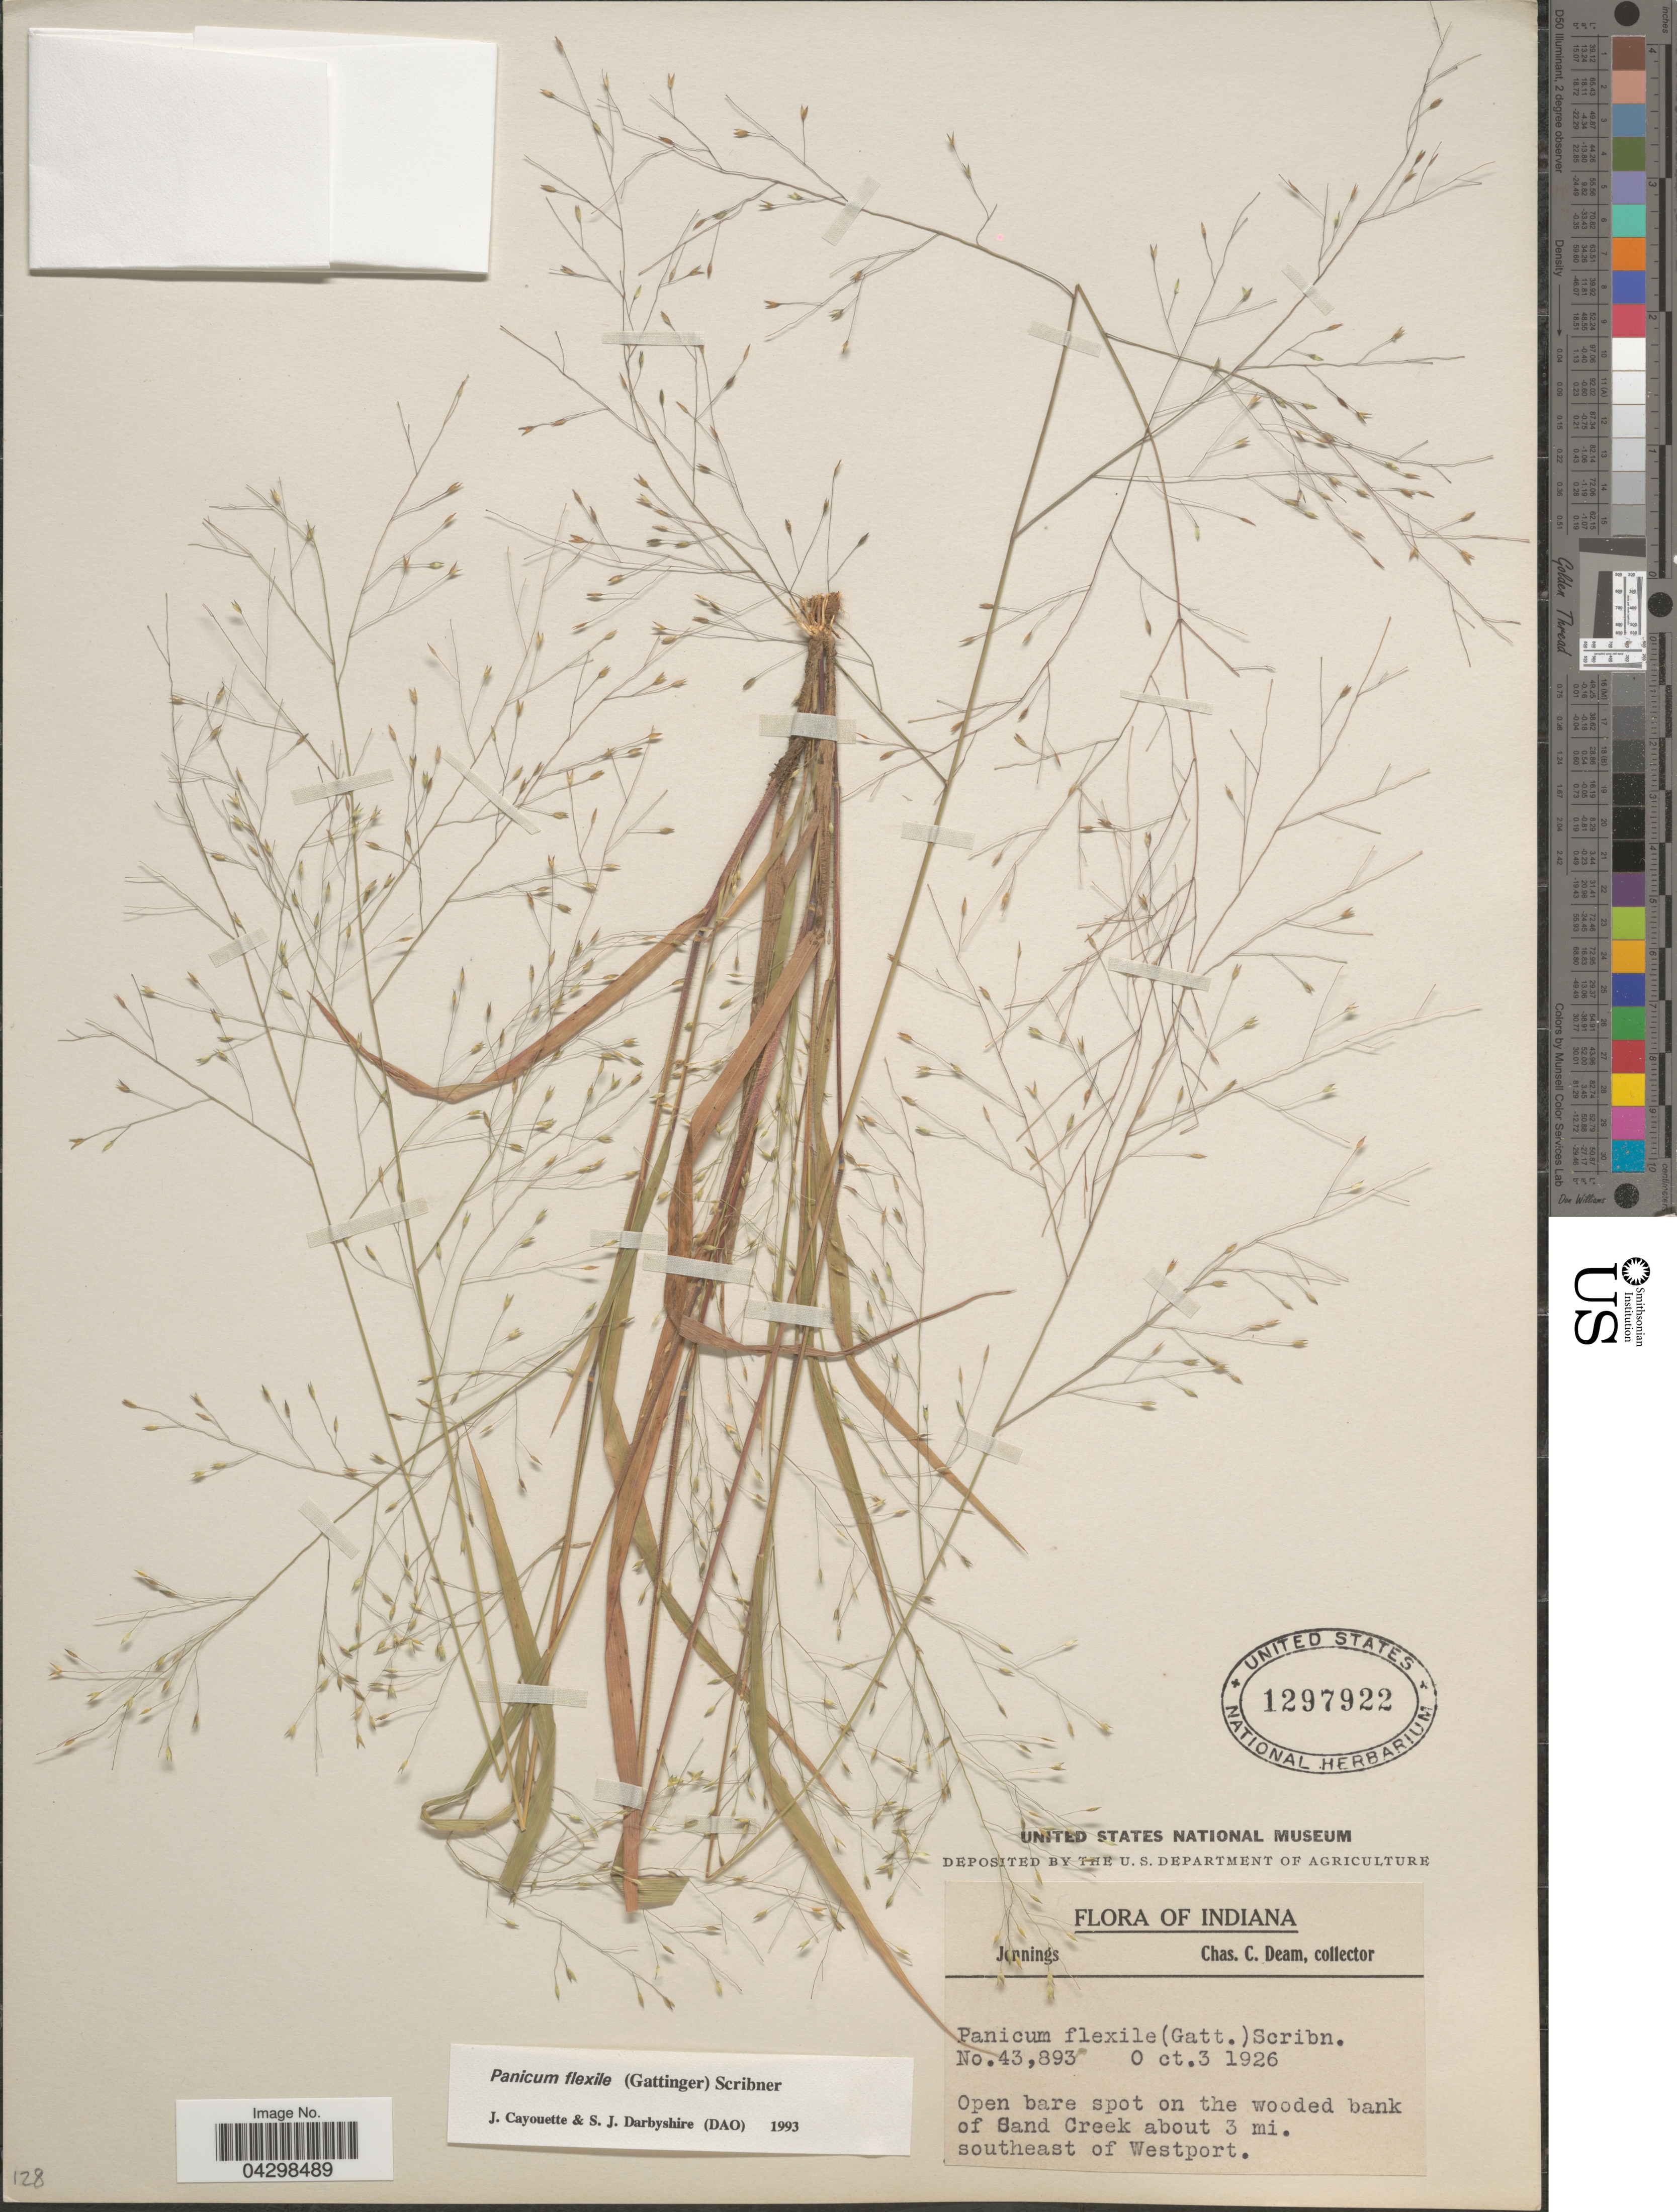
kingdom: Plantae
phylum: Tracheophyta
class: Liliopsida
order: Poales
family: Poaceae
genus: Panicum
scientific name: Panicum flexile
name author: (Gatt.) Scribn.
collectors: C. C. Deam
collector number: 43893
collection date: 1926-10-03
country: United States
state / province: Indiana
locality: Jennings. Open Bare spot on the wooded bank of Sand Creek about 3 mi. southeast of Westport.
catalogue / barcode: US 1297922